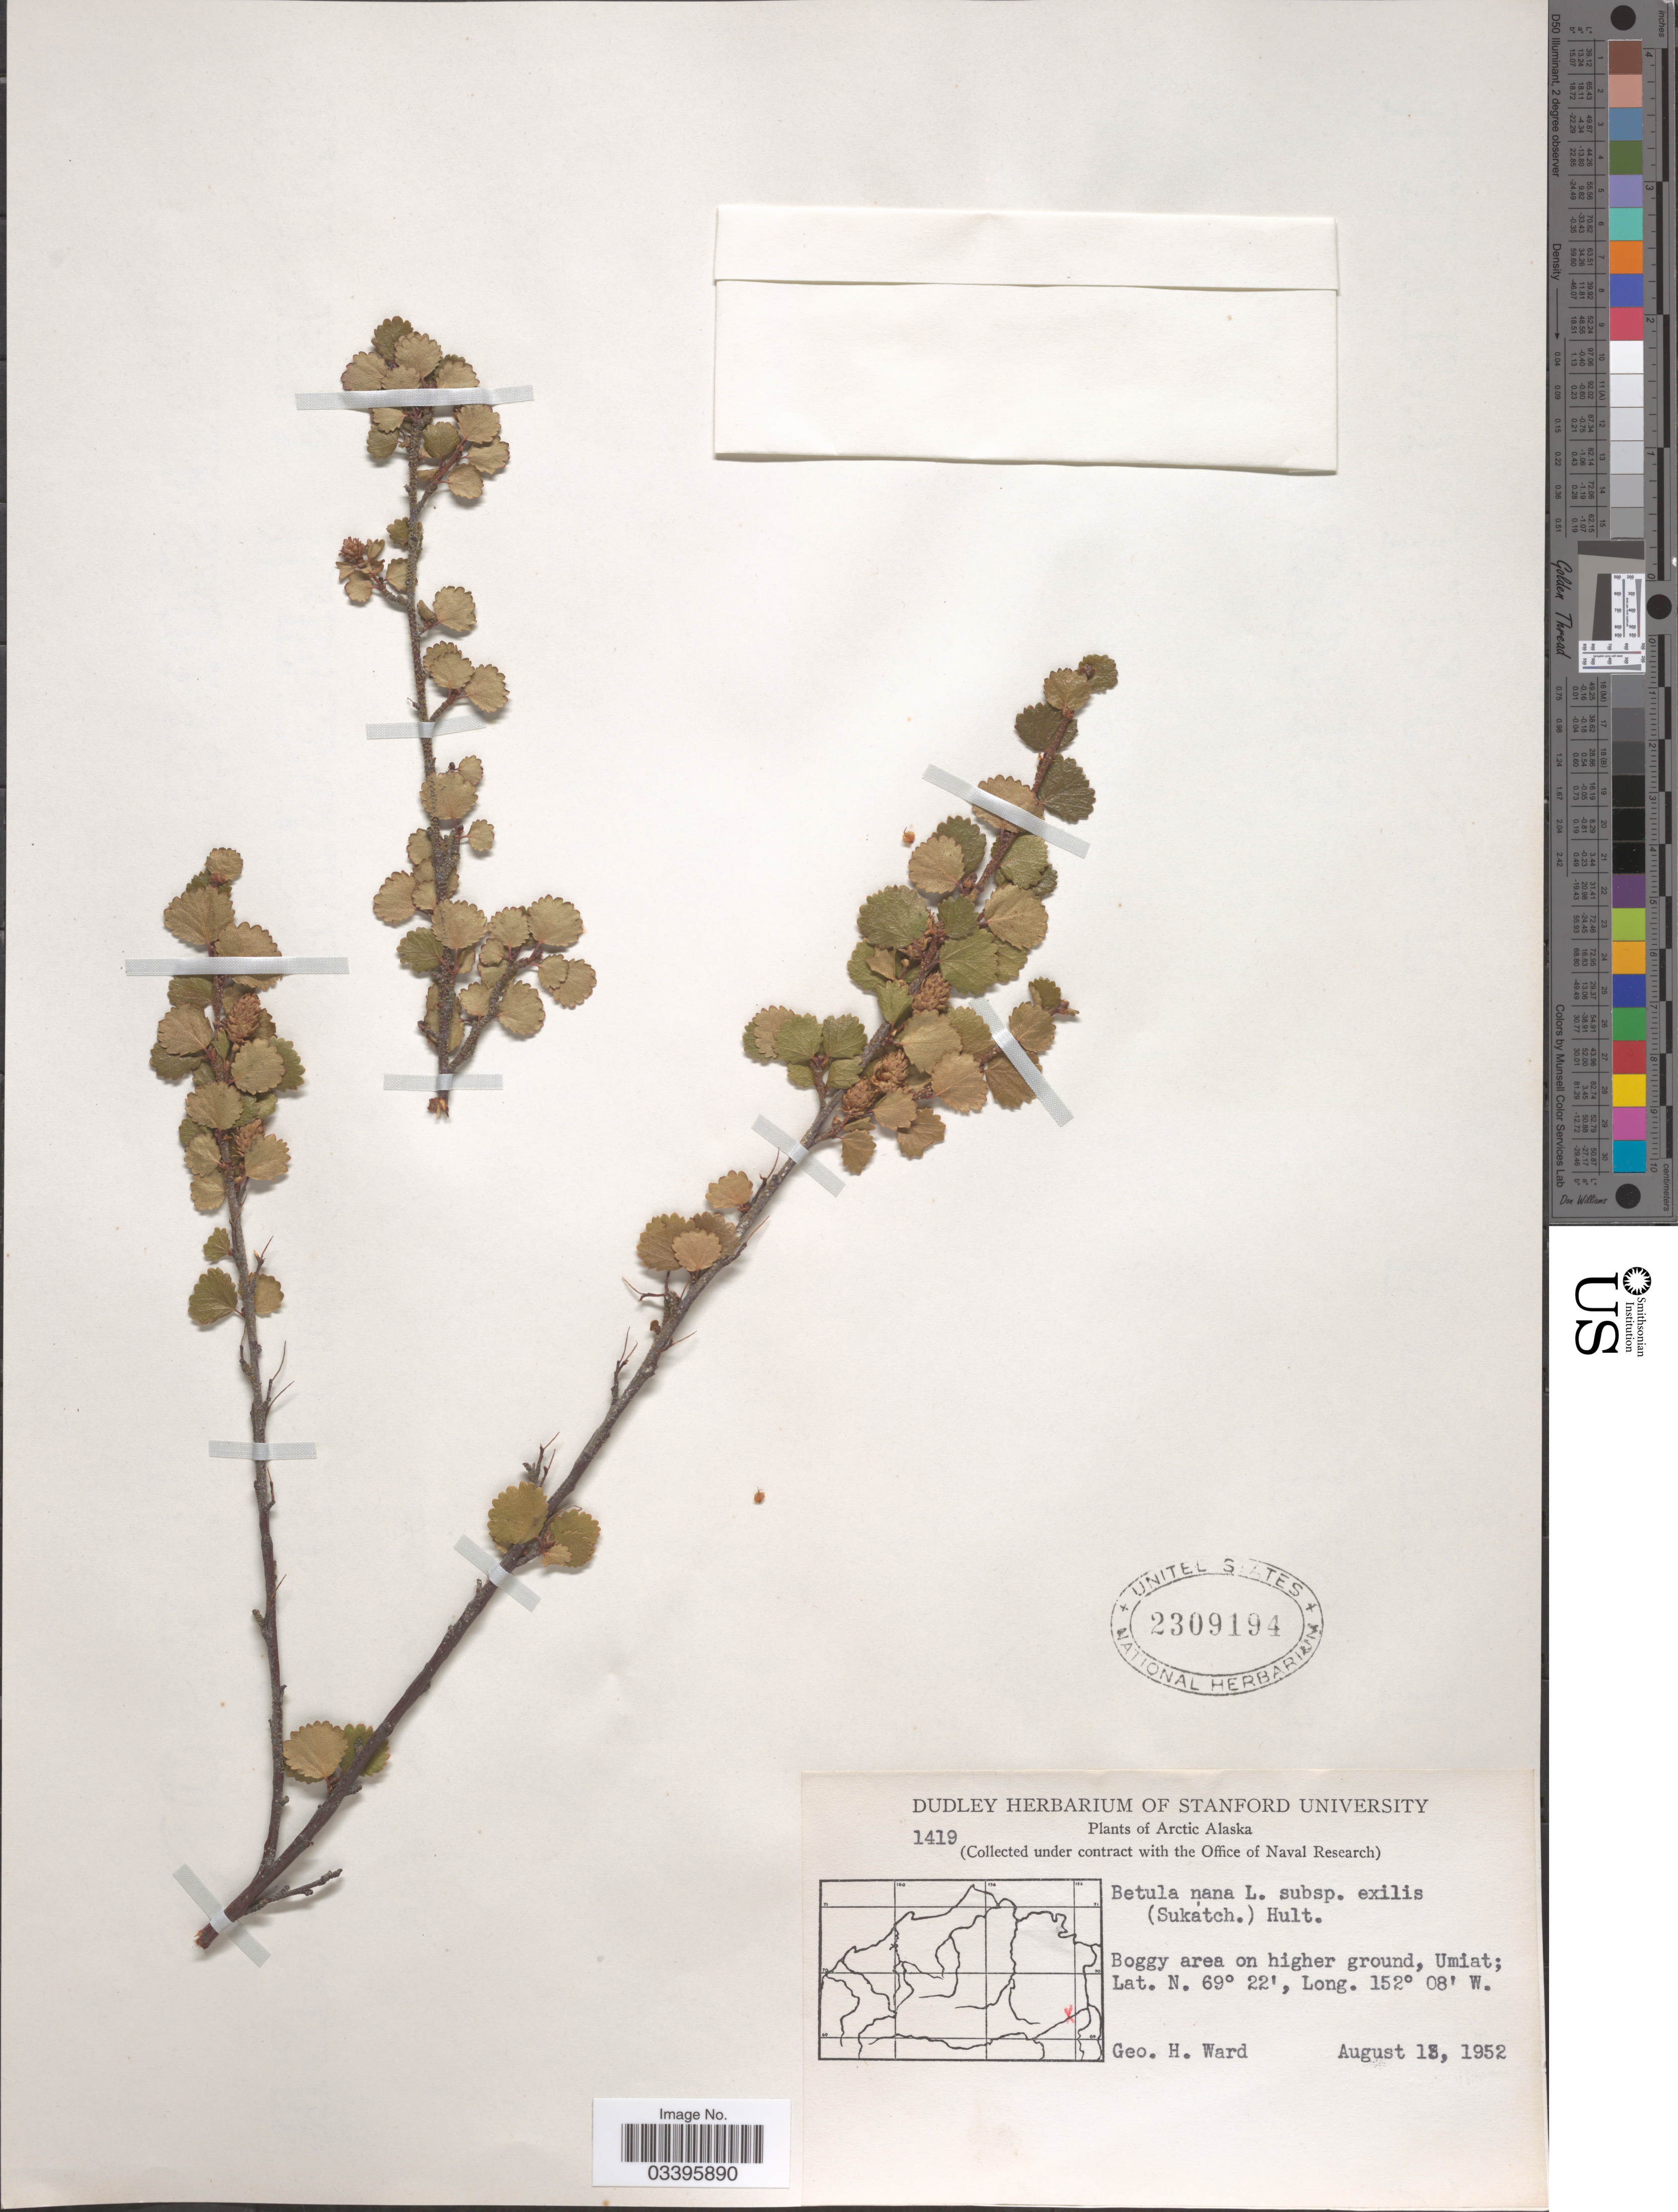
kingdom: Plantae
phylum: Tracheophyta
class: Magnoliopsida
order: Fagales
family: Betulaceae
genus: Betula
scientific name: Betula nana subsp. exilis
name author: L.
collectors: G. H. Ward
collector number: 1419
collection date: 1952-08-18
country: United States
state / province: Alaska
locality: Arctic Alaska. Boggy area on higher ground, Umiat.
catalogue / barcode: US 2309194